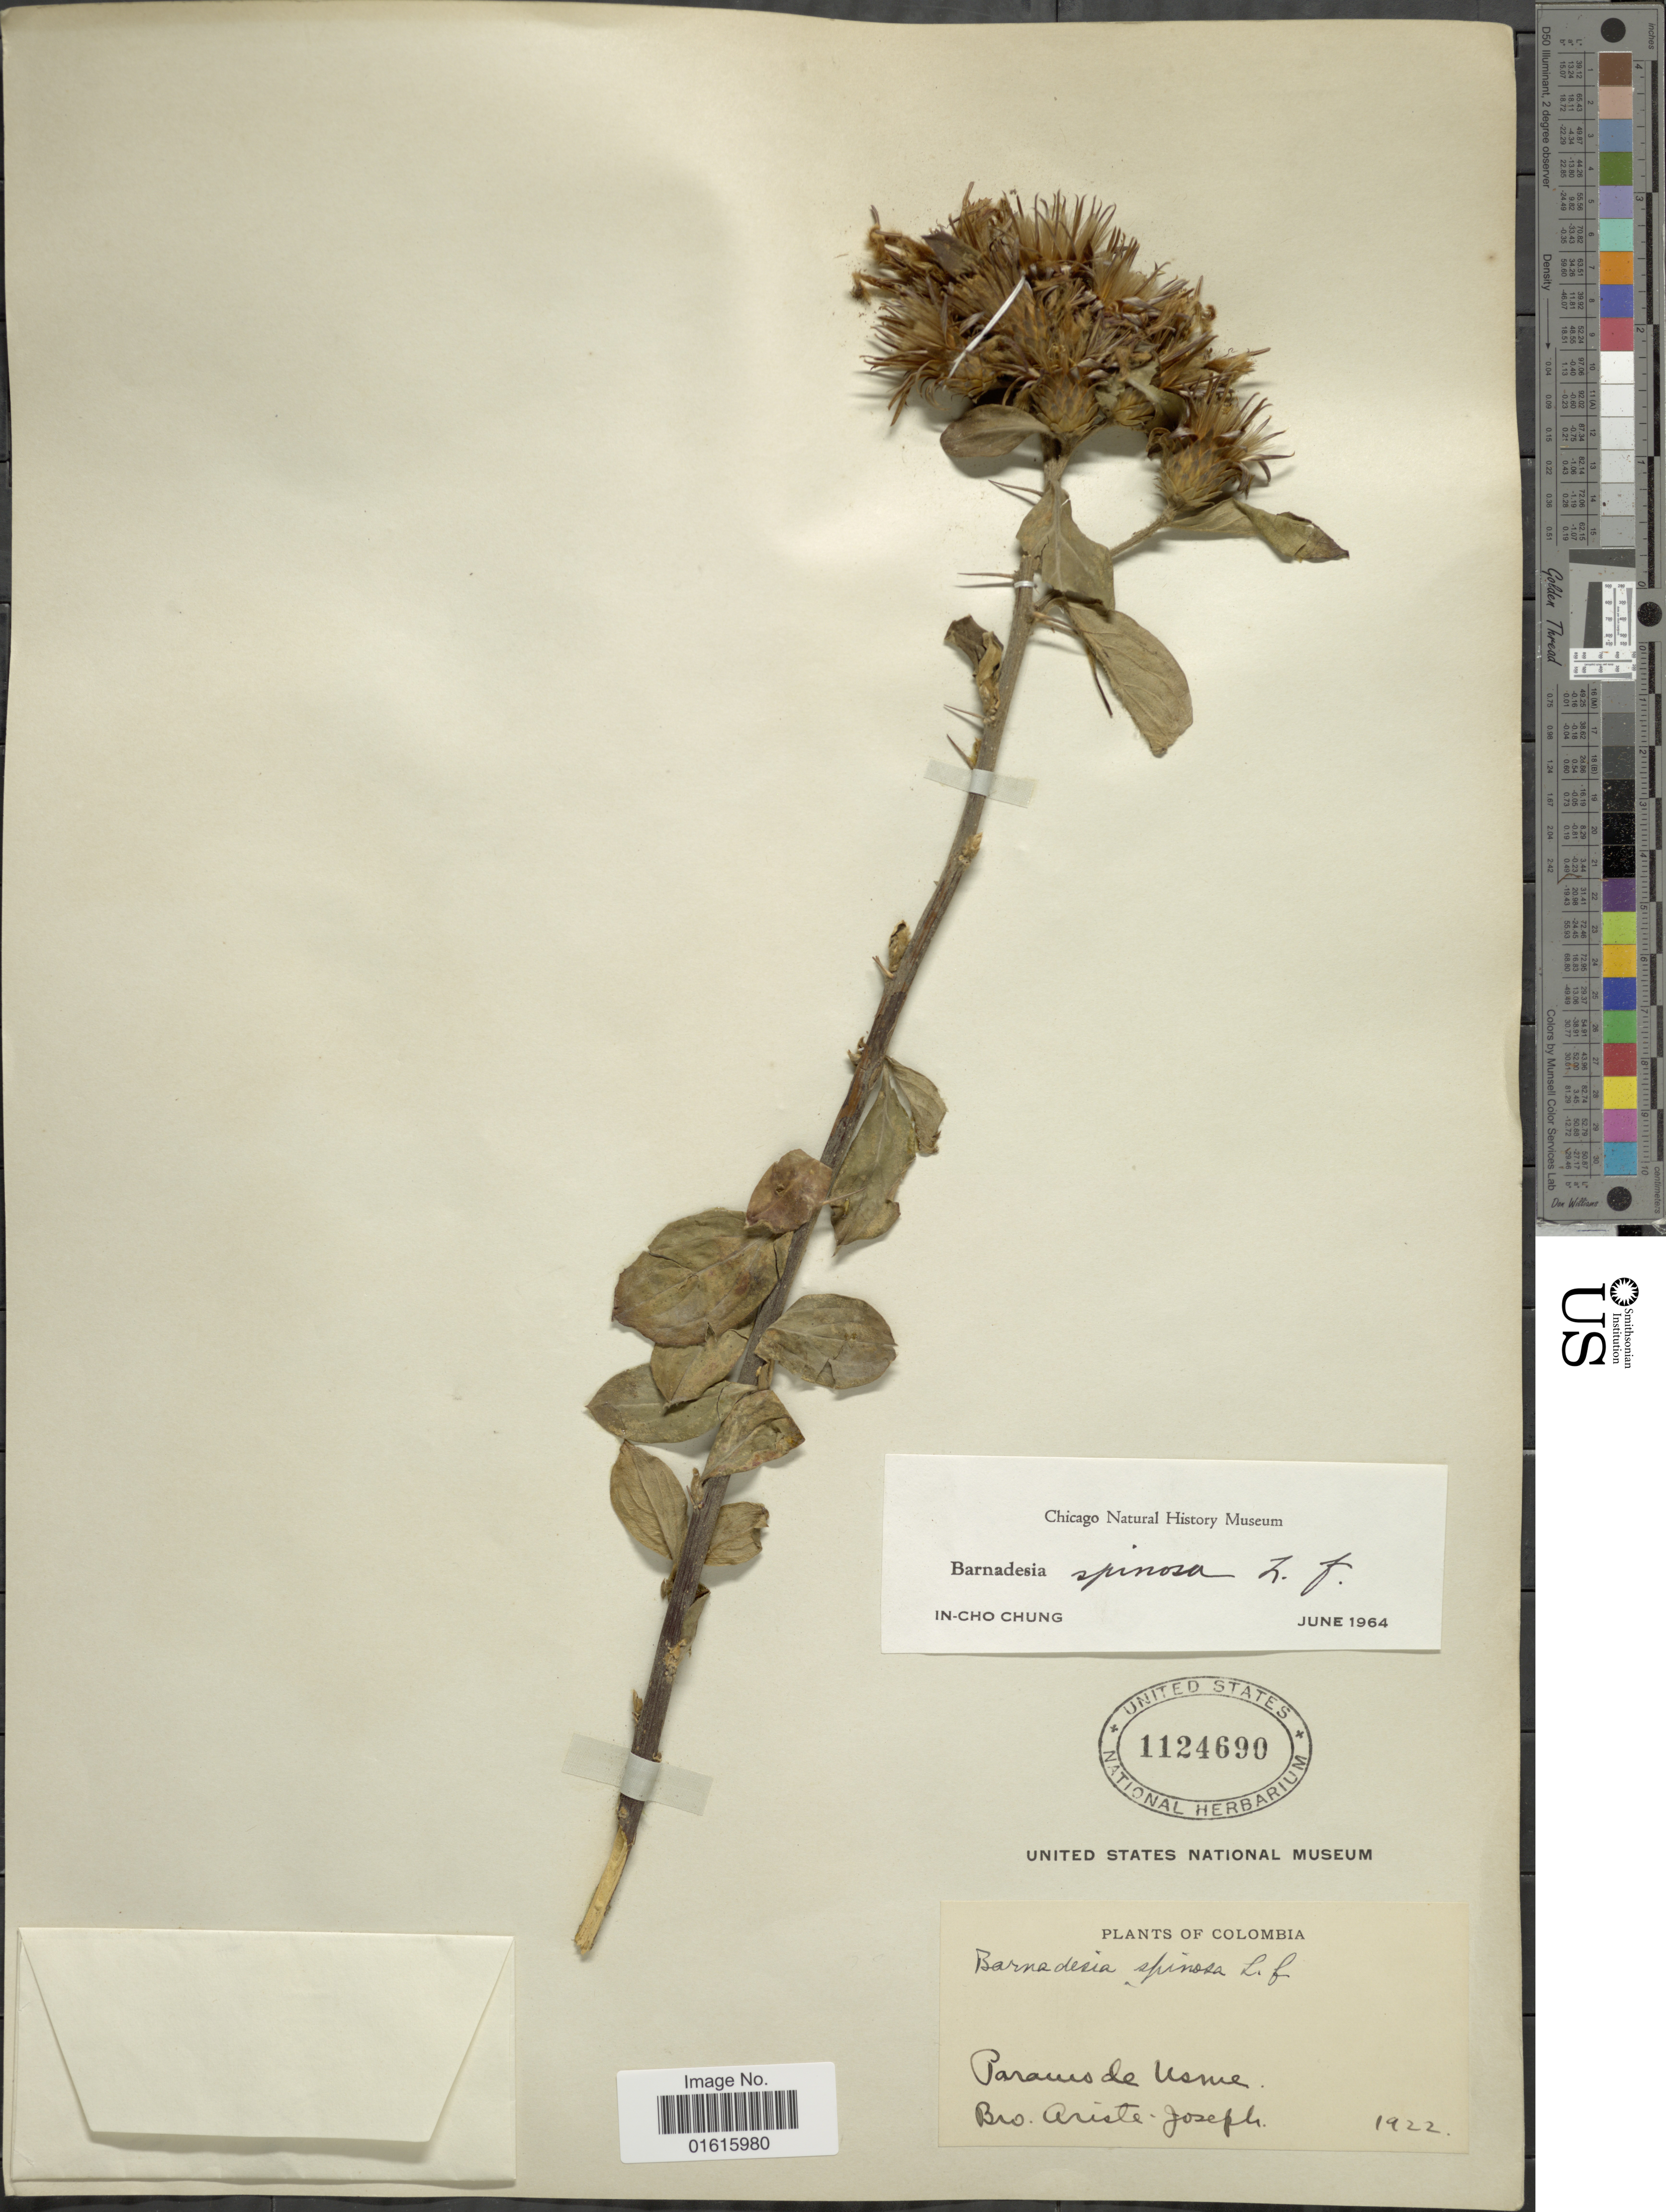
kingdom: Plantae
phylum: Tracheophyta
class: Magnoliopsida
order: Asterales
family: Asteraceae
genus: Barnadesia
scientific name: Barnadesia spinosa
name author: L. f.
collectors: Bro. Ariste-Joseph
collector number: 1922?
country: Colombia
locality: Paraus de Usme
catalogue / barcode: US 1124690